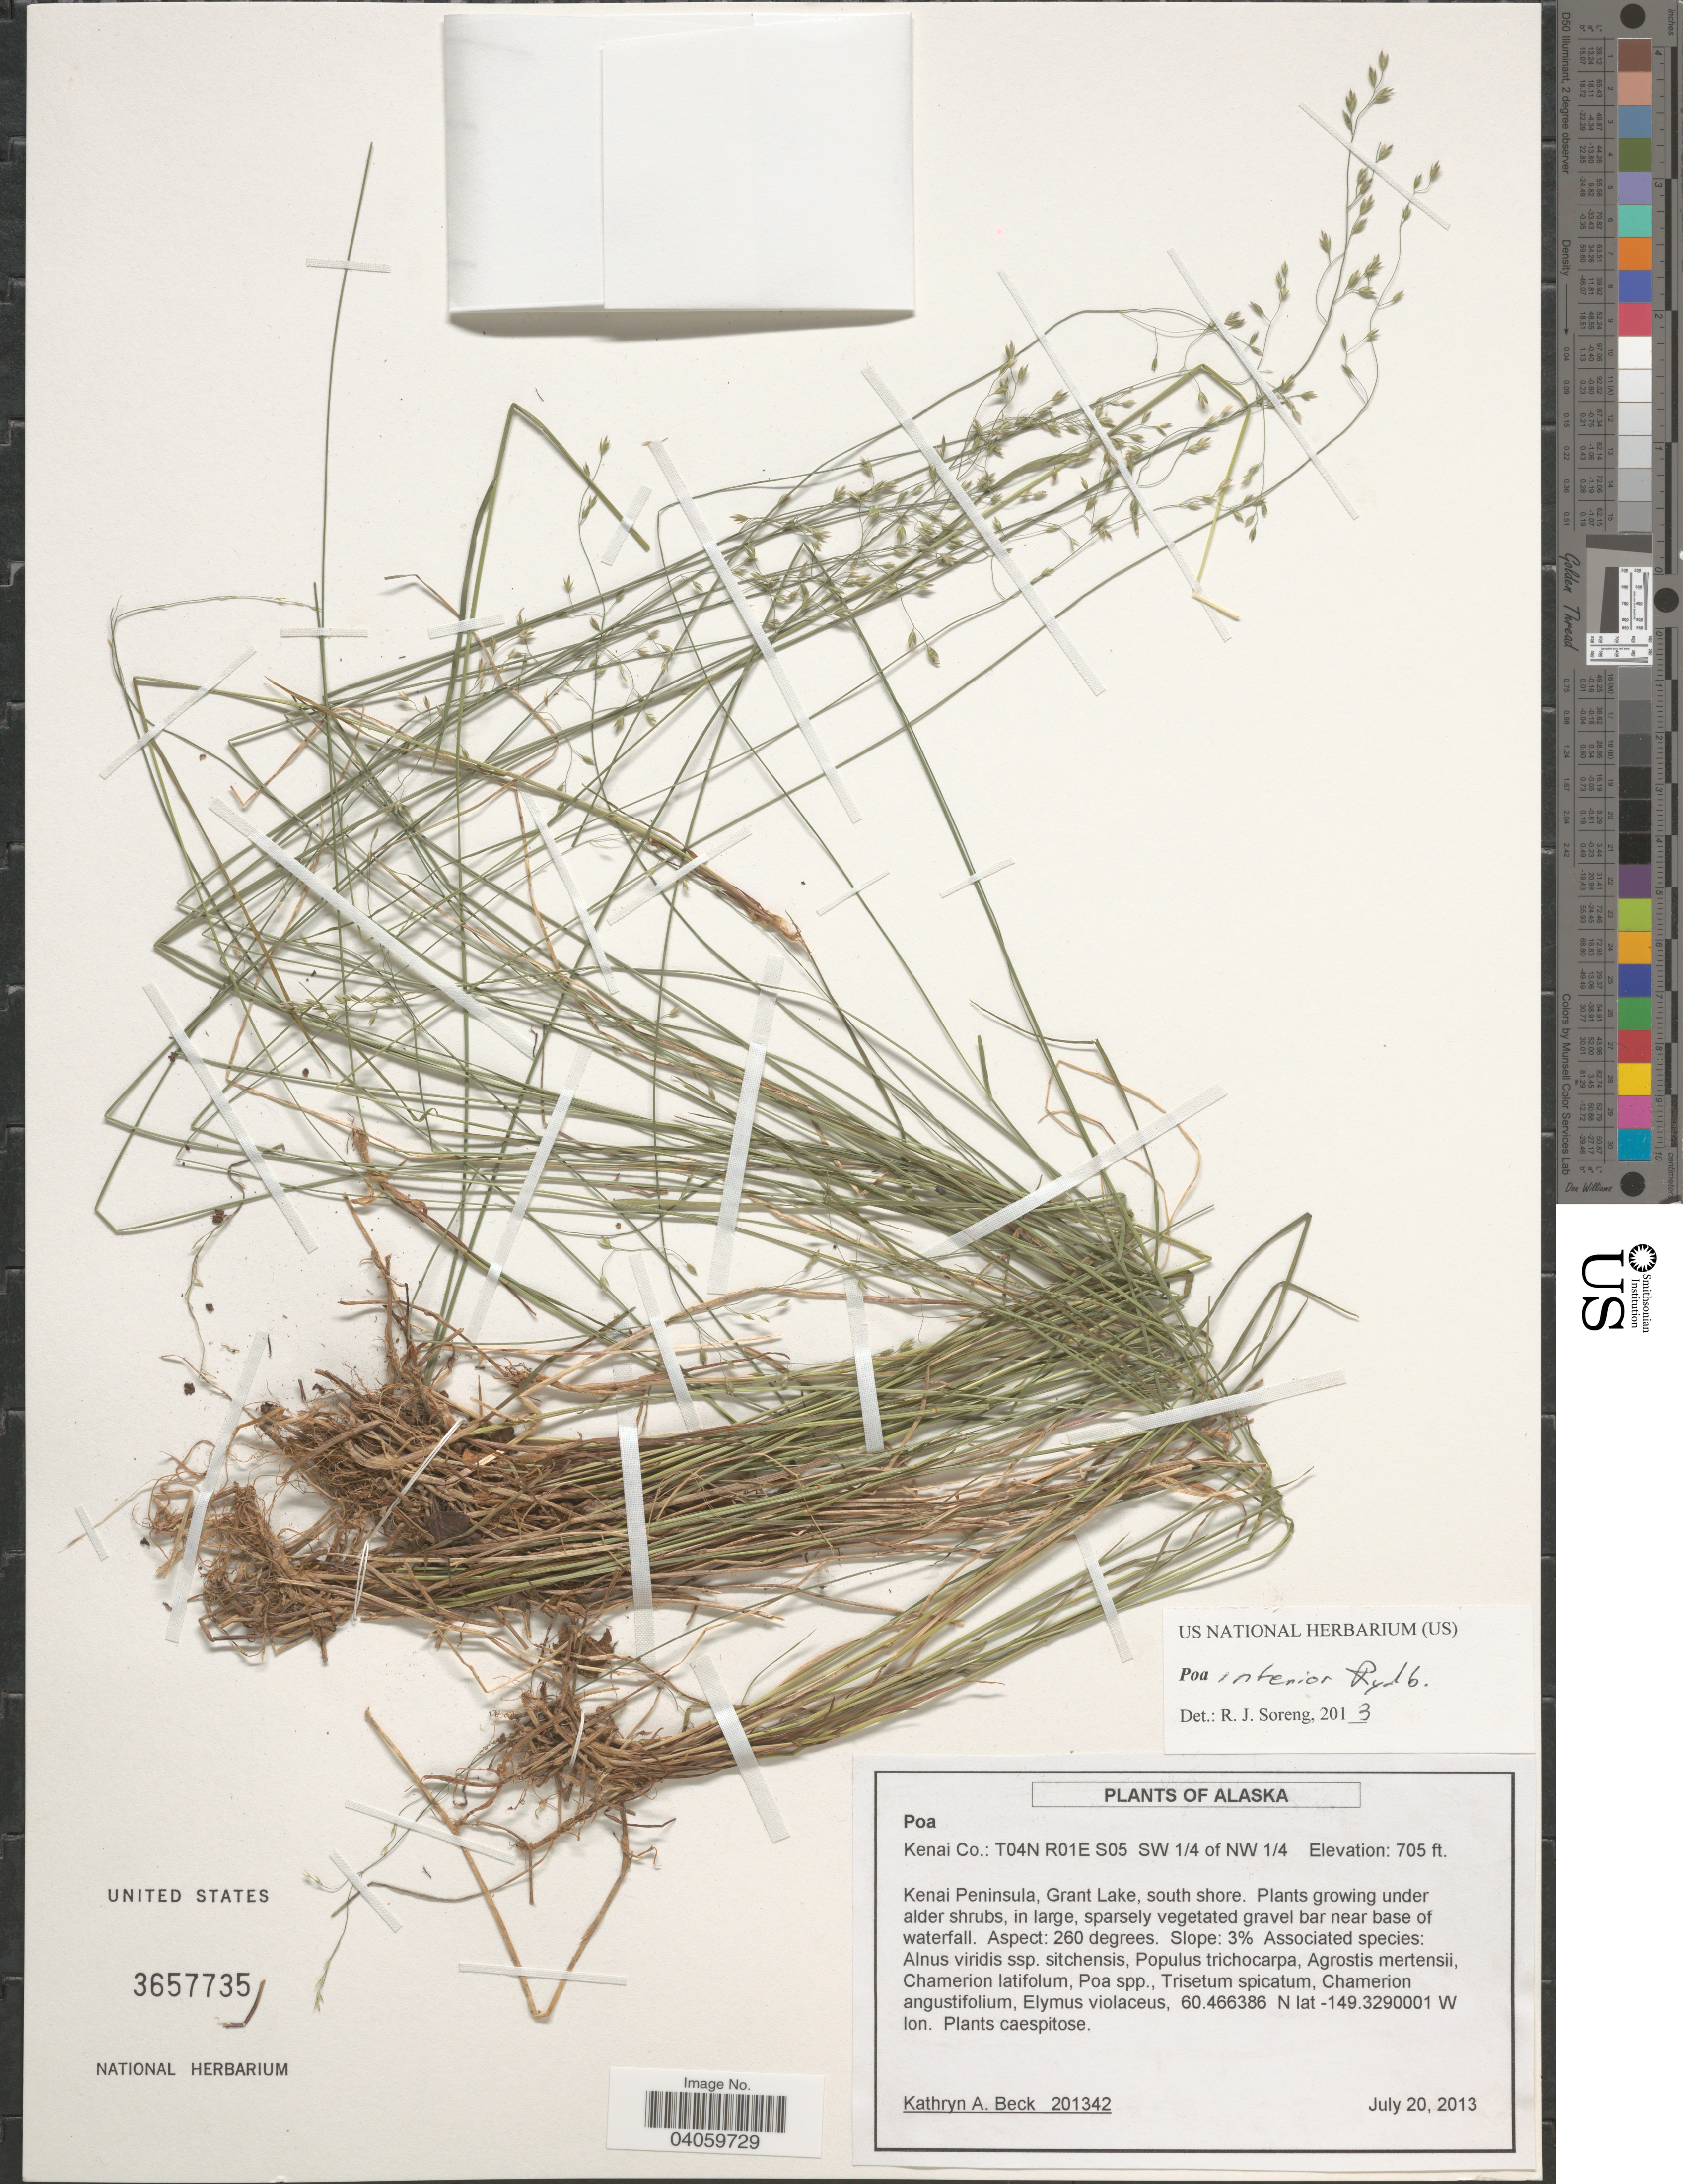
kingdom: Plantae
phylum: Tracheophyta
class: Liliopsida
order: Poales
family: Poaceae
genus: Poa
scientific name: Poa interior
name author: Rydb.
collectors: K. Beck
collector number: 201342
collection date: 2013-07-20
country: United States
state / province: Alaska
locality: Kenai Co.: T04N R01E S05 SW¼ of NW ¼. Kenai Peninsula, Grant Lake, south shore.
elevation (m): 215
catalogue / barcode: US 3657735